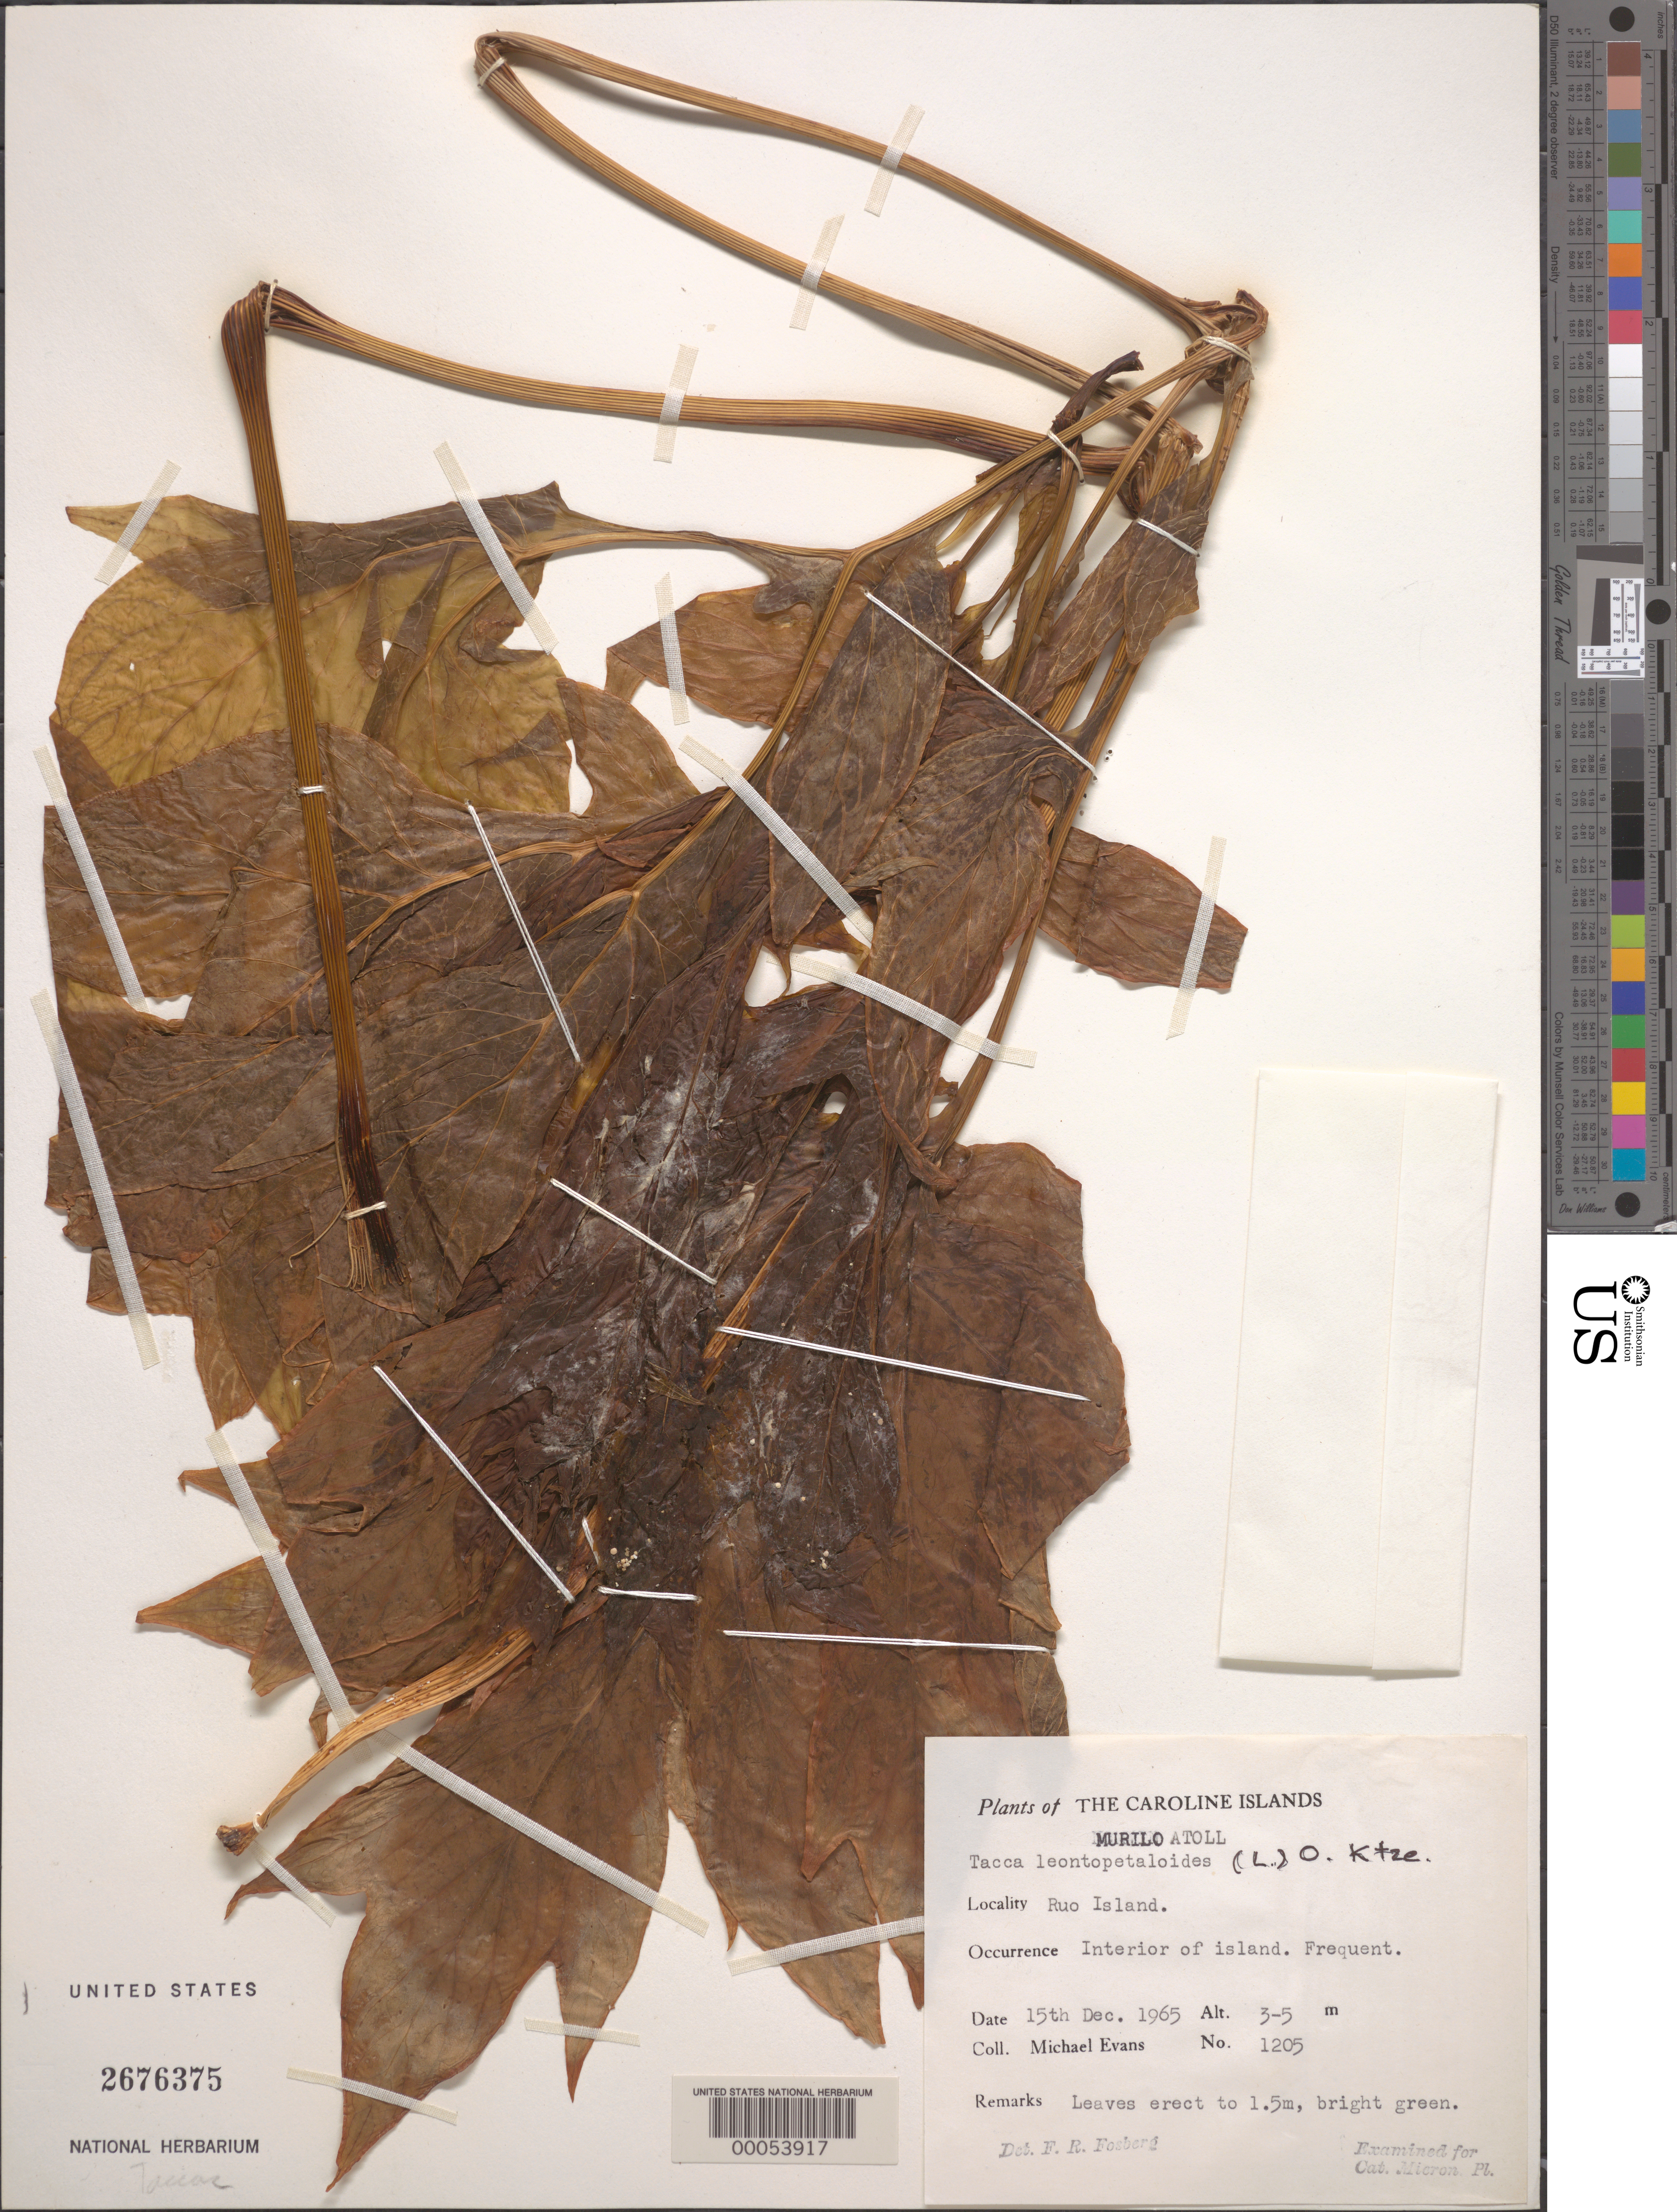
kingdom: Plantae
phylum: Tracheophyta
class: Liliopsida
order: Dioscoreales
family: Dioscoreaceae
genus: Tacca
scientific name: Tacca leontopetaloides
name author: (L.) Kuntze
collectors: M. Evans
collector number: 1205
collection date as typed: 15 Dec 1965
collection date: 1965-12-15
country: Micronesia, Federated States of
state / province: Truk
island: Murilo Atoll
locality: Ruo Islet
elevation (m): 3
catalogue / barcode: US 2676375